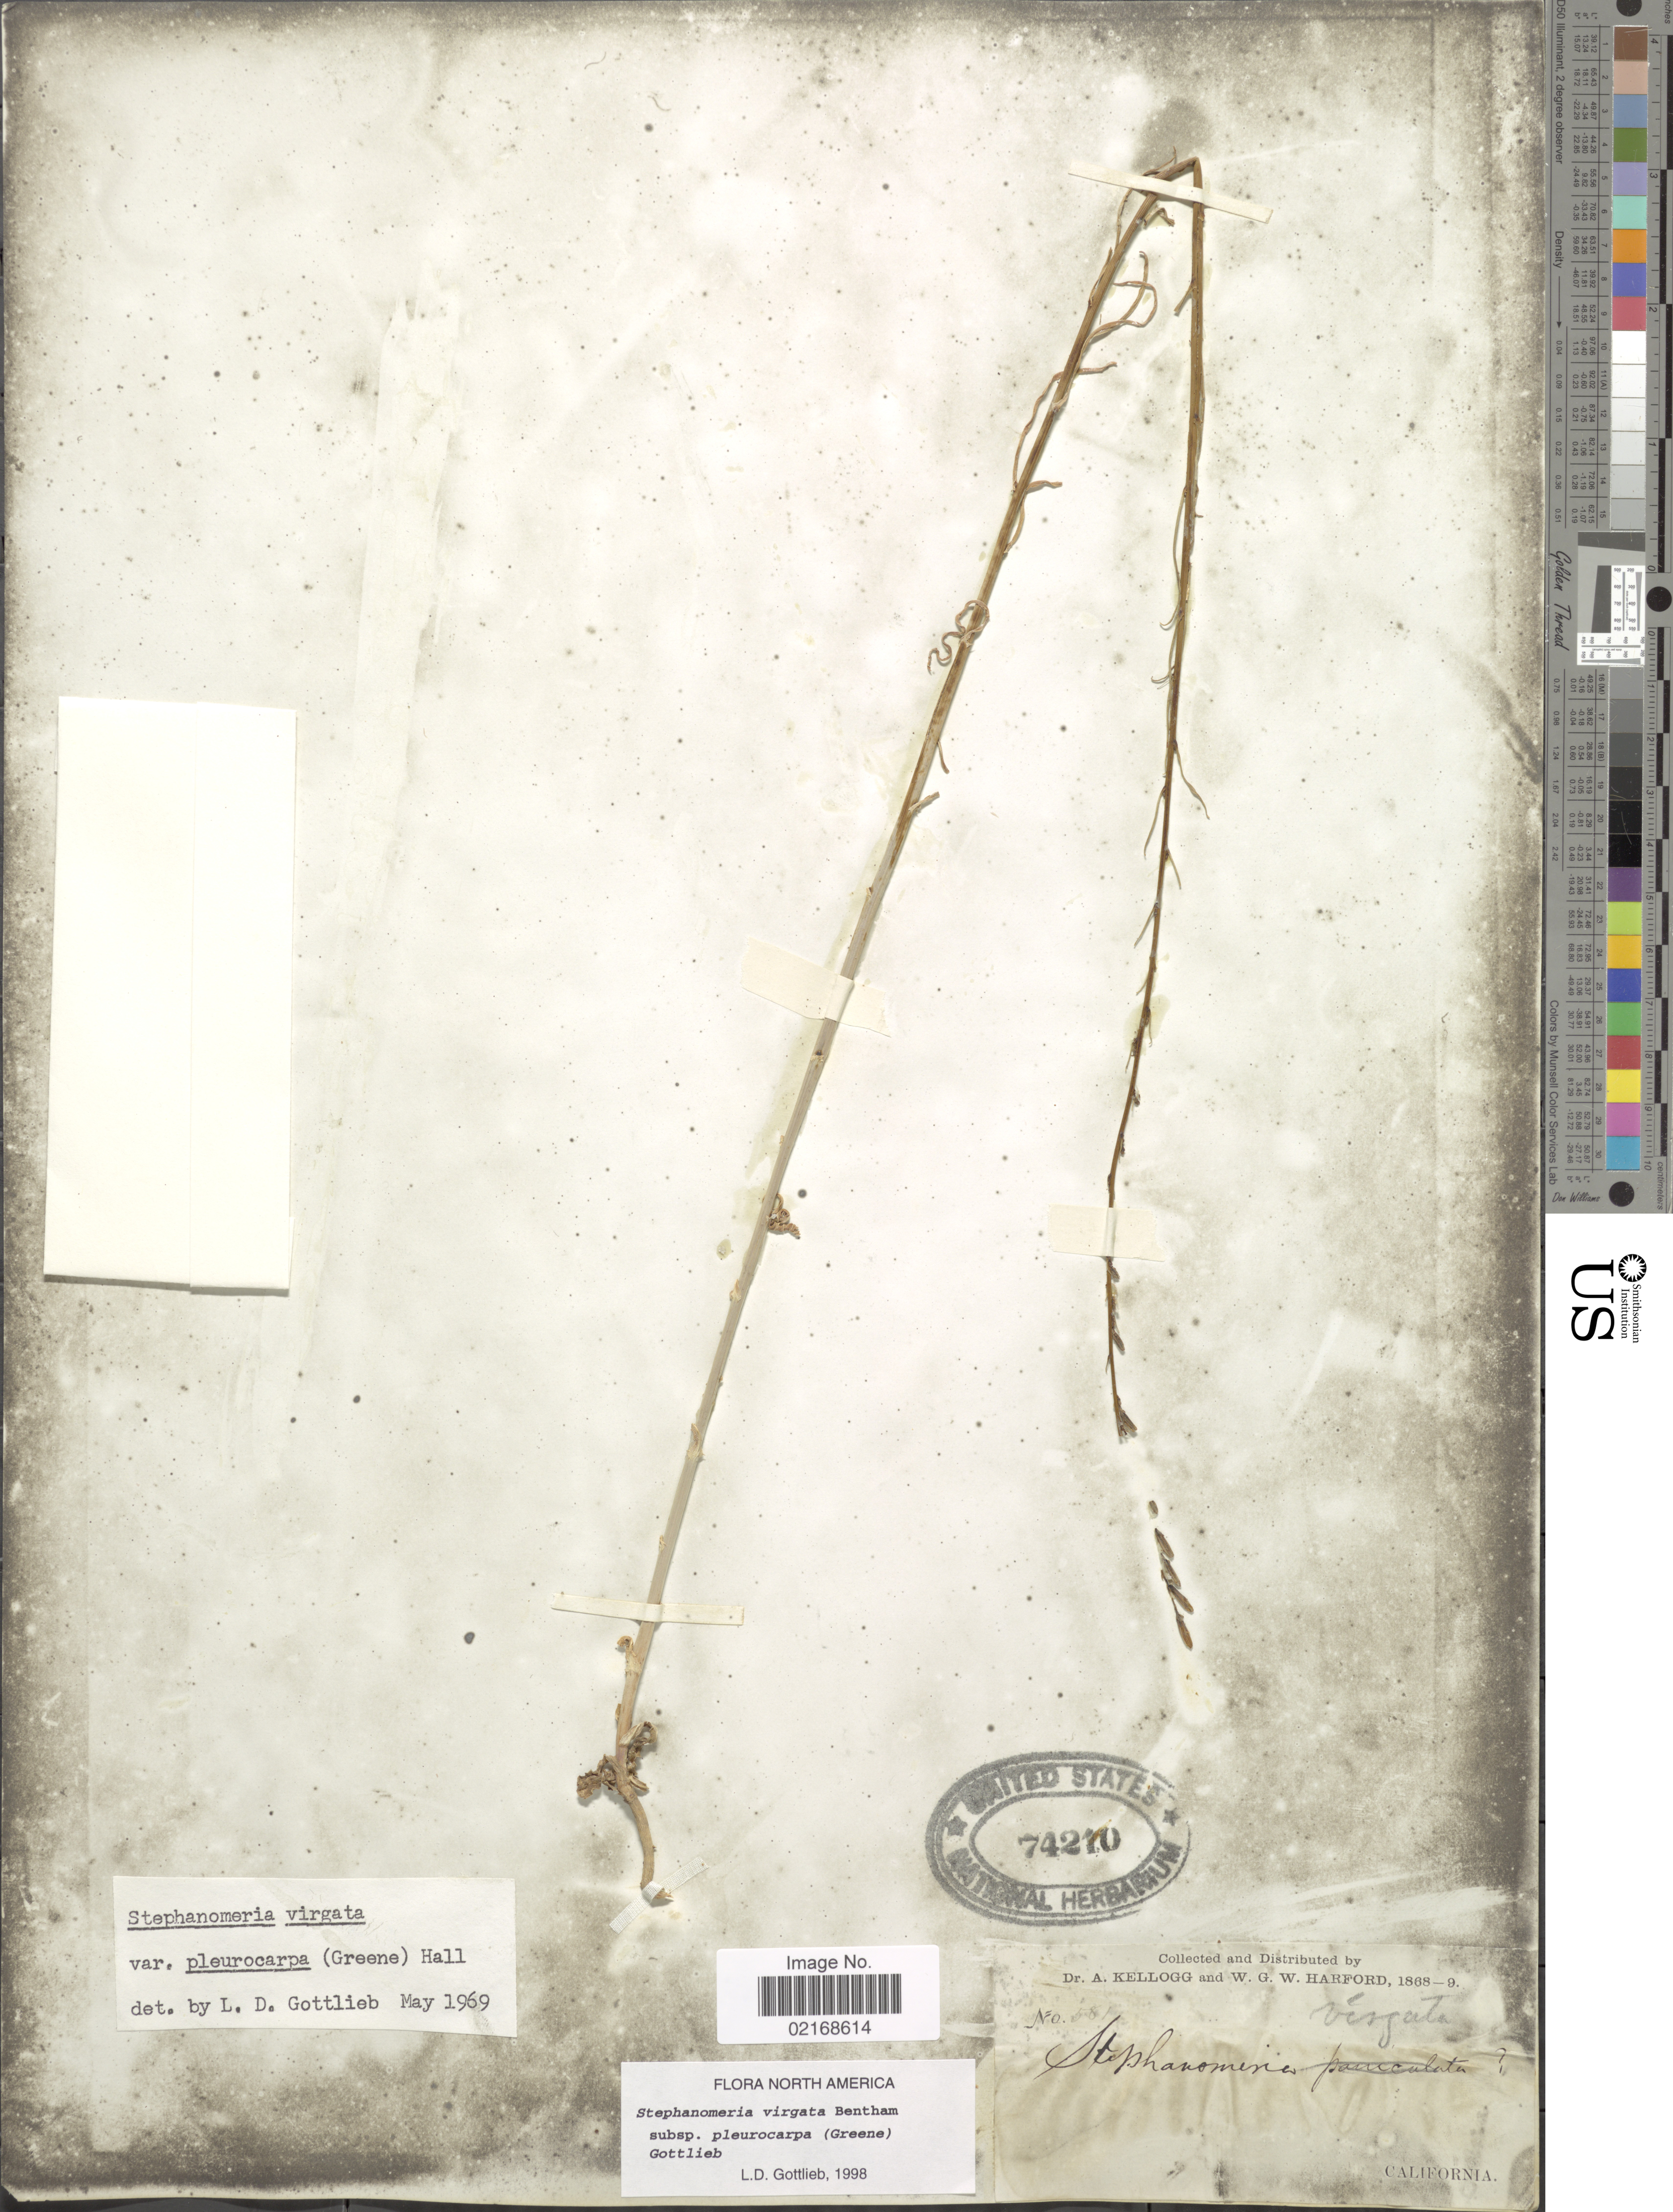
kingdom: Plantae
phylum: Tracheophyta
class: Magnoliopsida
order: Asterales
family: Asteraceae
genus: Stephanomeria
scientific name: Stephanomeria virgata subsp. pleurocarpa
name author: (Greene) Gottlieb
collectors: A. Kellogg & W. G. W. Harford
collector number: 581*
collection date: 1868/1869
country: United States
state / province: California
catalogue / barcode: US 74210